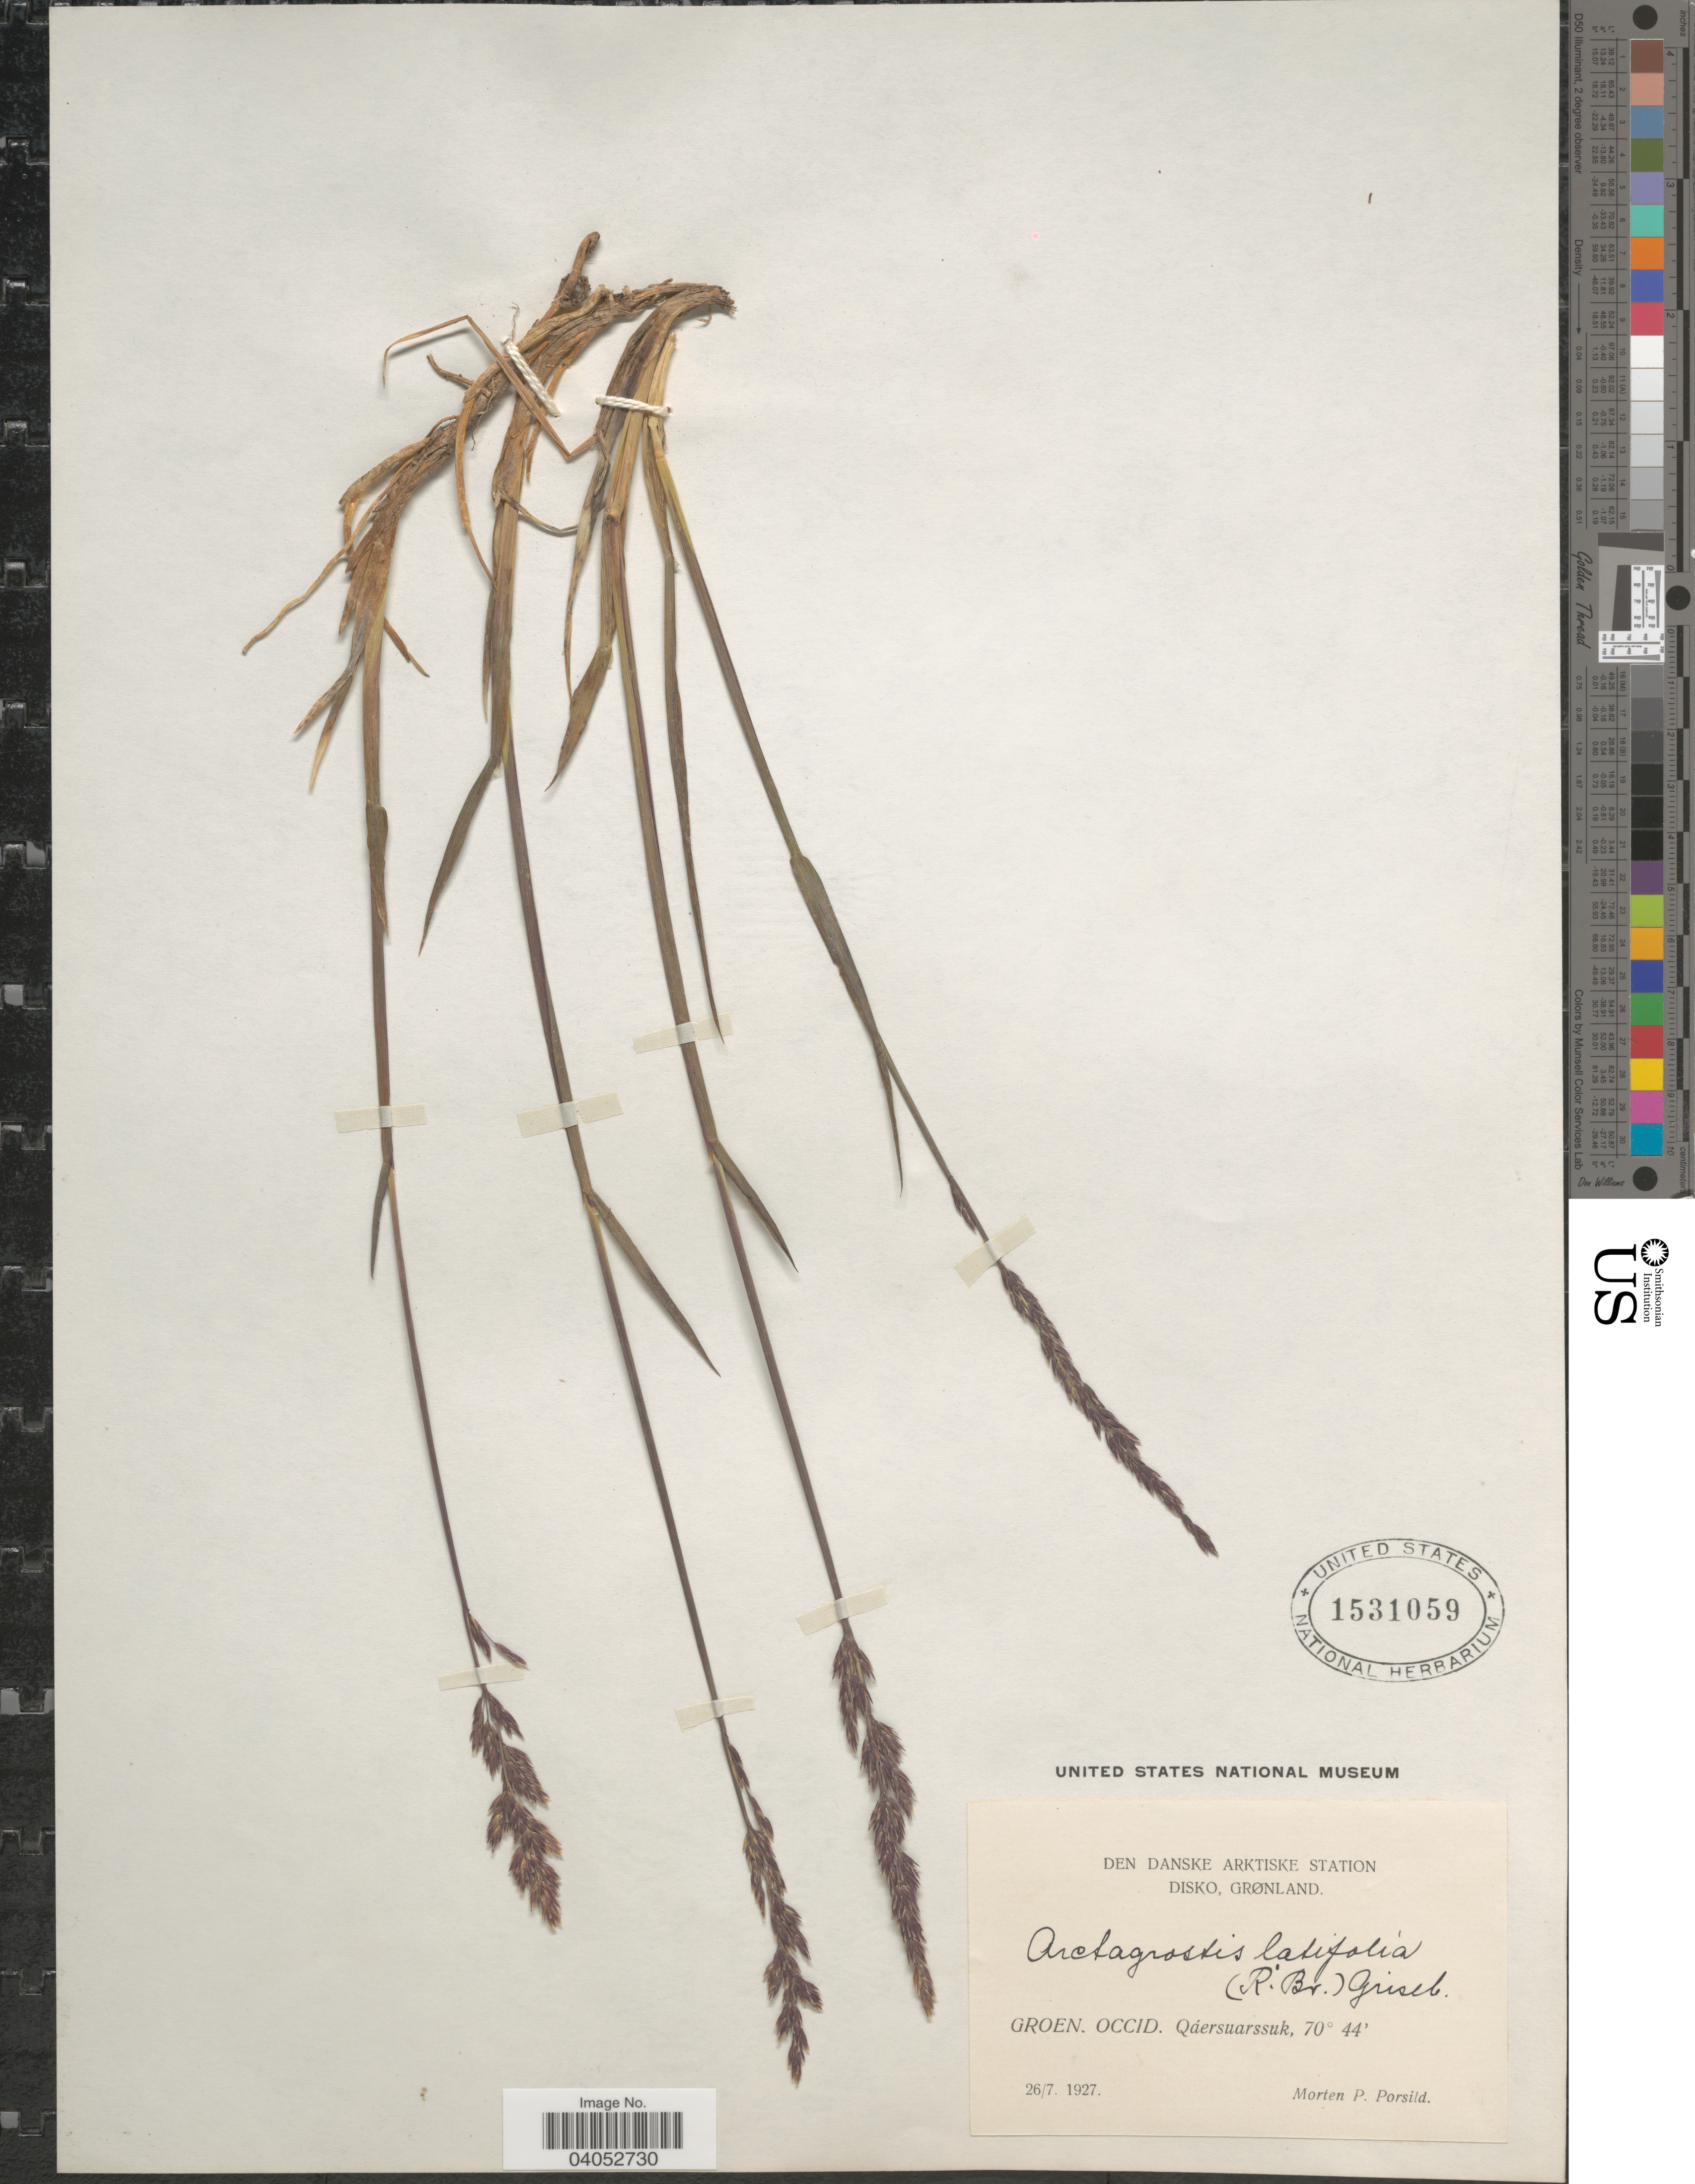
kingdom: Plantae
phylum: Tracheophyta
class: Liliopsida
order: Poales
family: Poaceae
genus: Arctagrostis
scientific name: Arctagrostis latifolia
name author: (R. Br.) Griseb.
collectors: M. P. Porsild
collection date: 1927-07-26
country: Greenland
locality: Den Danske Arktiske Station. Disko, Grønland. Groen. Occid, Qáersuarssuk.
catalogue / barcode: US 1531059